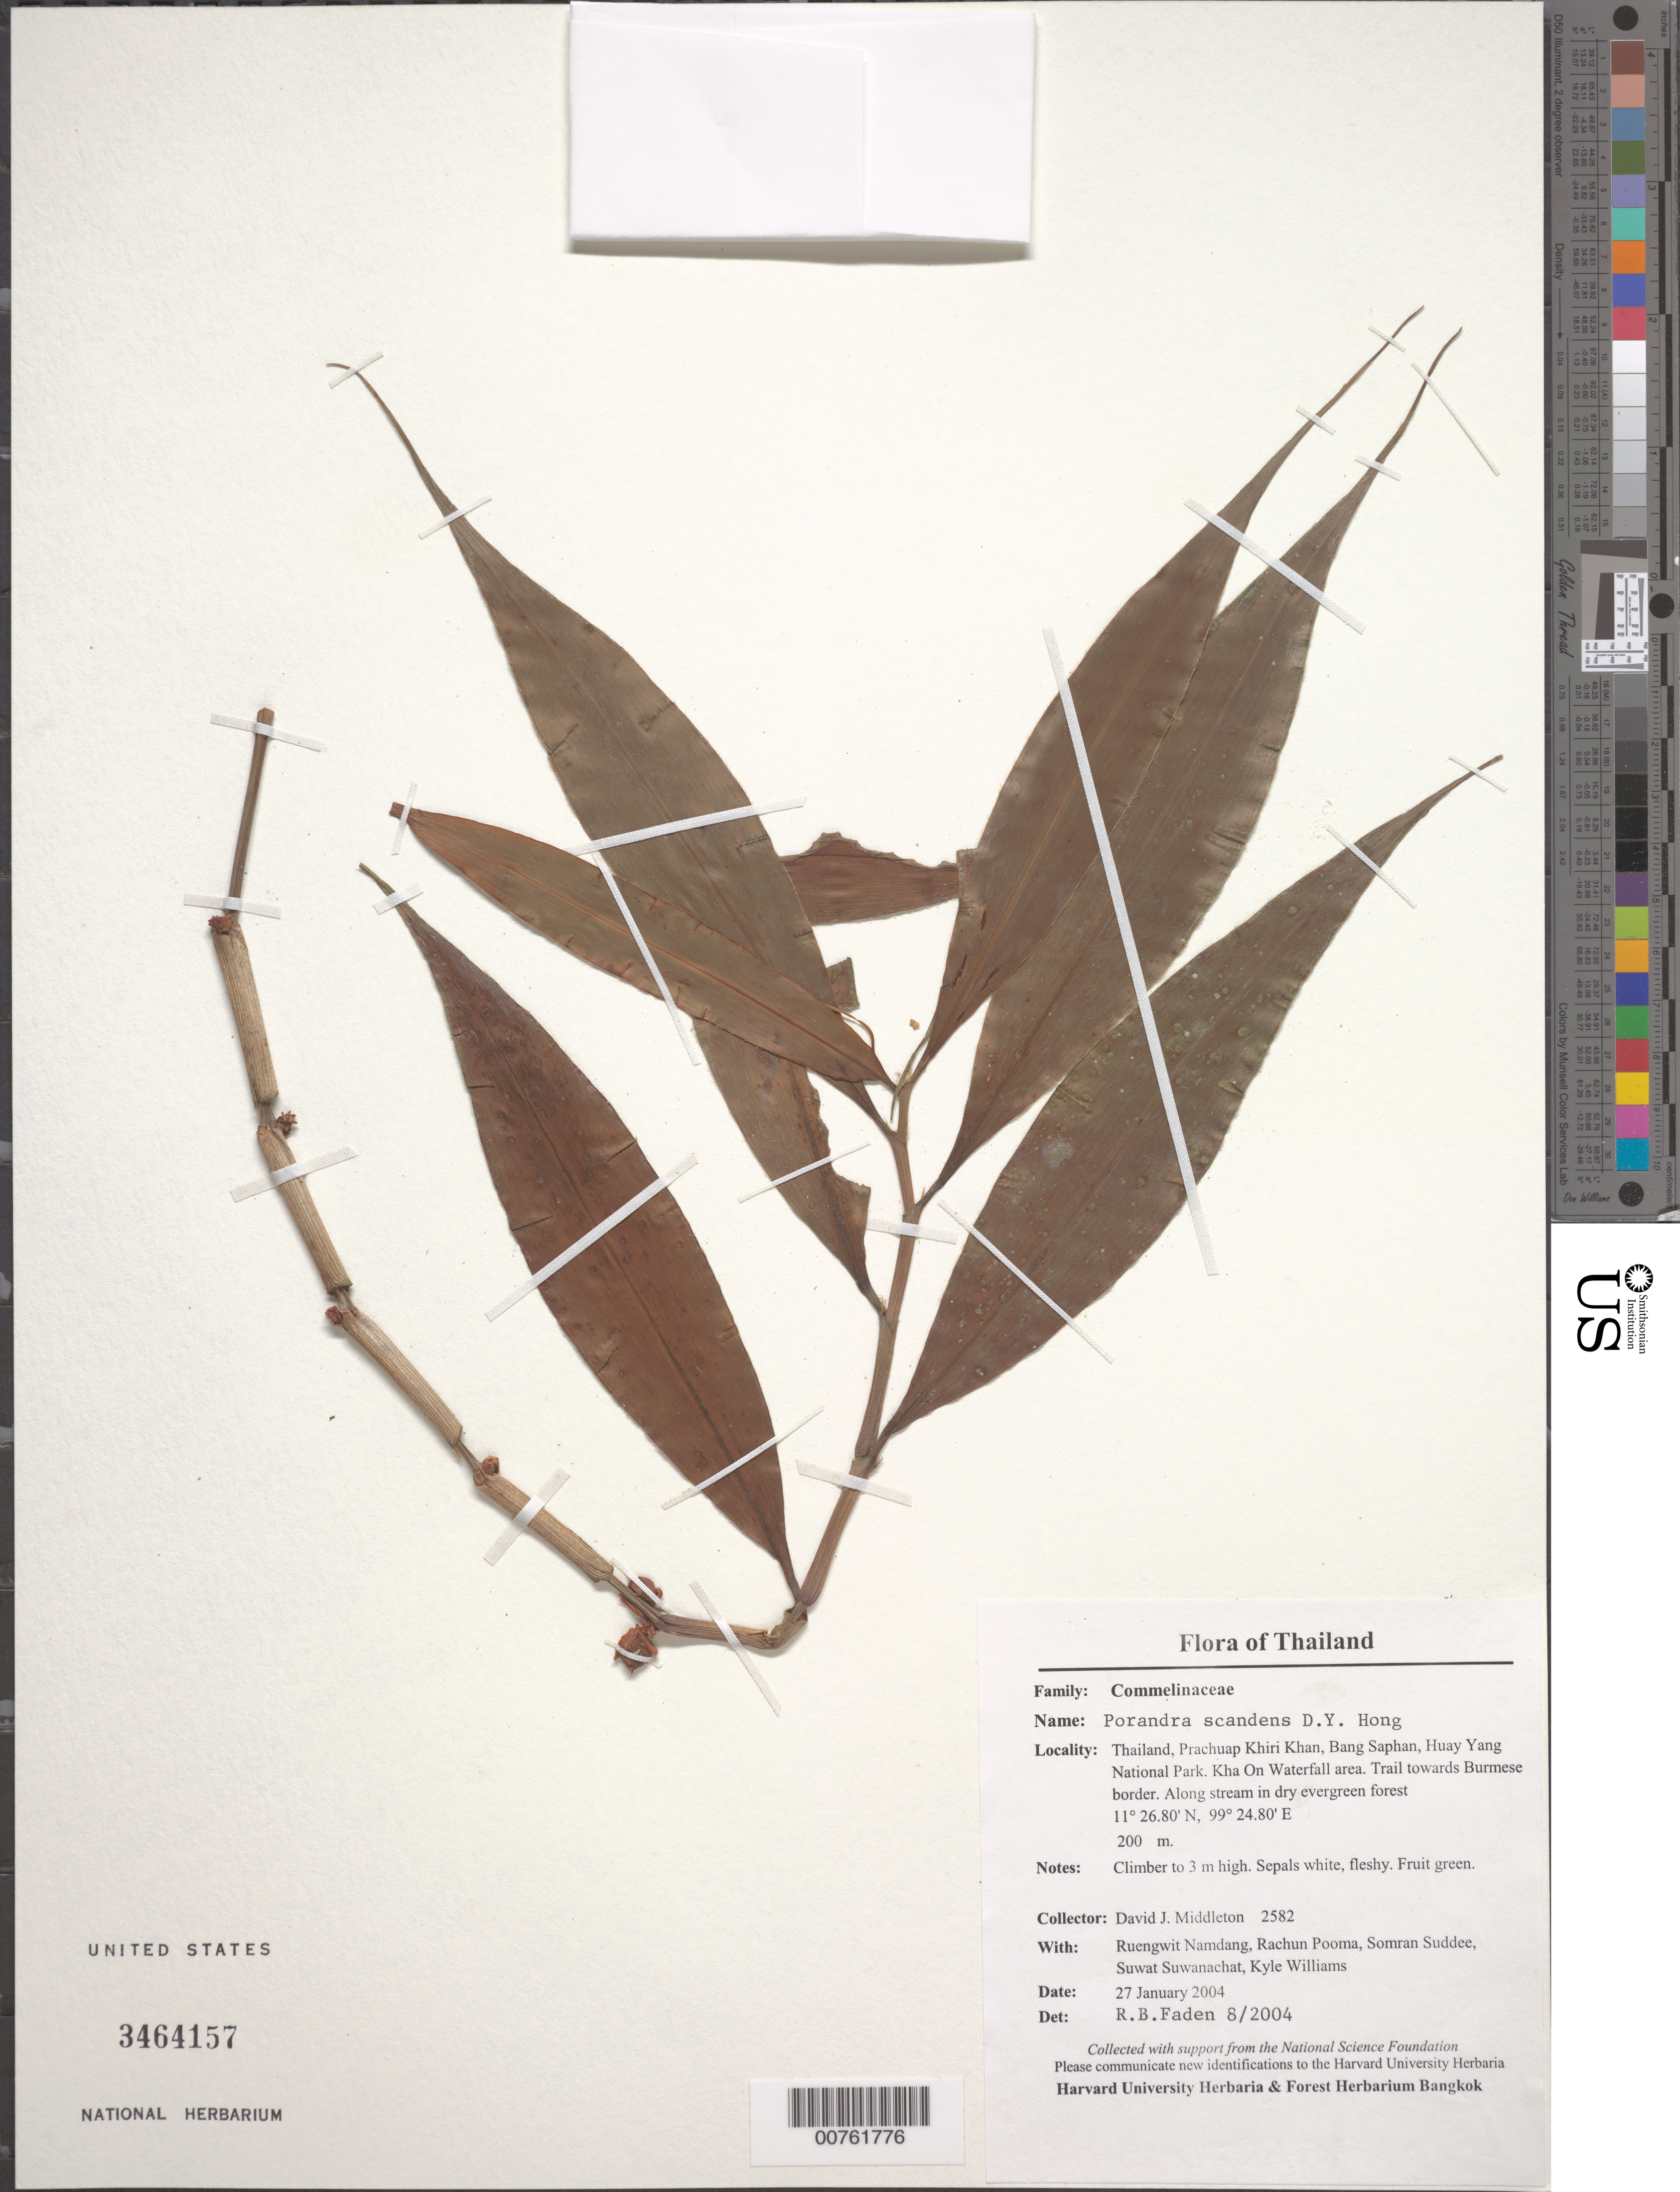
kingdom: Plantae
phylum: Tracheophyta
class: Liliopsida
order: Commelinales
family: Commelinaceae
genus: Porandra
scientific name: Porandra scandens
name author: D.Y. Hong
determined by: Faden, Robert B., (US), Smithsonian Institution - National Museum of Natural History (UNITED STATES)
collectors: D. J. Middleton et al.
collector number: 2582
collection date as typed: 27 Jan 2004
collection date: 2004-01-27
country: Thailand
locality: Prachuap Khiri Khan, Bang Saphan, Huay Yang National Park.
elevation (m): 200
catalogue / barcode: US 3464157